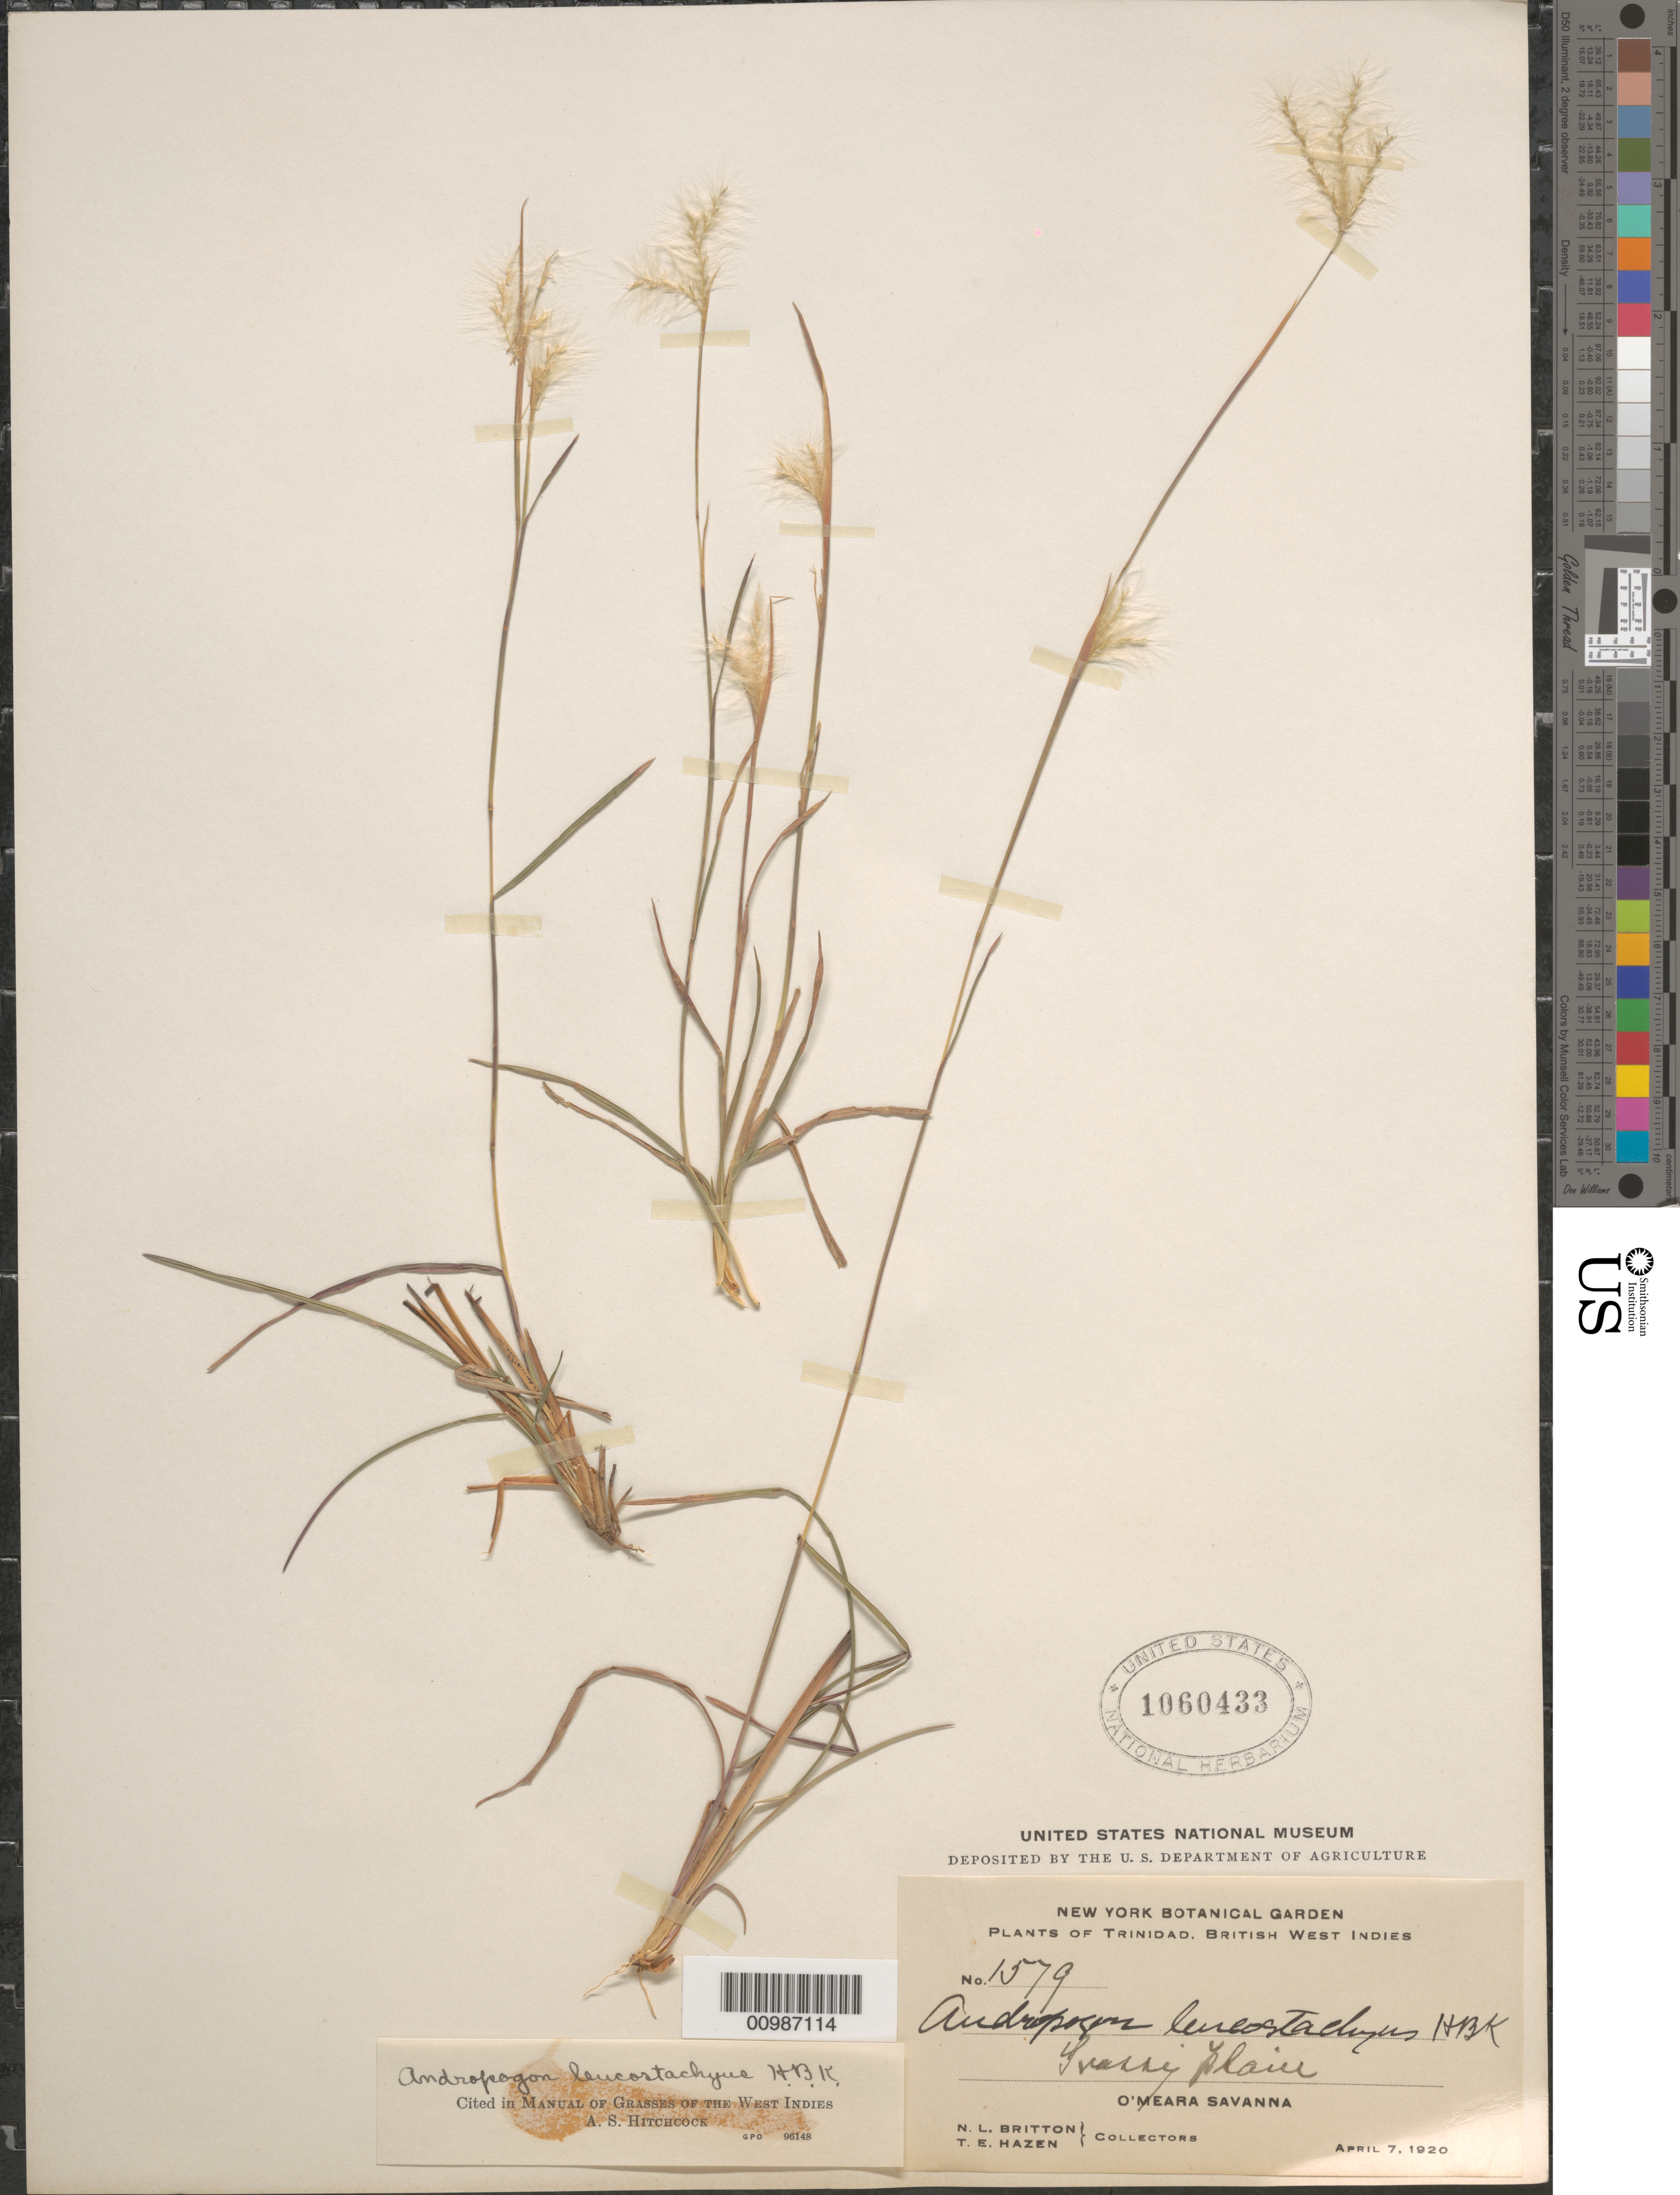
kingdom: Plantae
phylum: Tracheophyta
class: Liliopsida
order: Poales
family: Poaceae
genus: Andropogon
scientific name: Andropogon leucostachyus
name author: Kunth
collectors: N. Britton & T. E. Hazen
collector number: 1579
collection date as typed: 07 Apr 1920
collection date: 1920-04-07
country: Trinidad and Tobago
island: Trinidad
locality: O'Meara Savanna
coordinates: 0 N, 0 E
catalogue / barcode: US 1060433